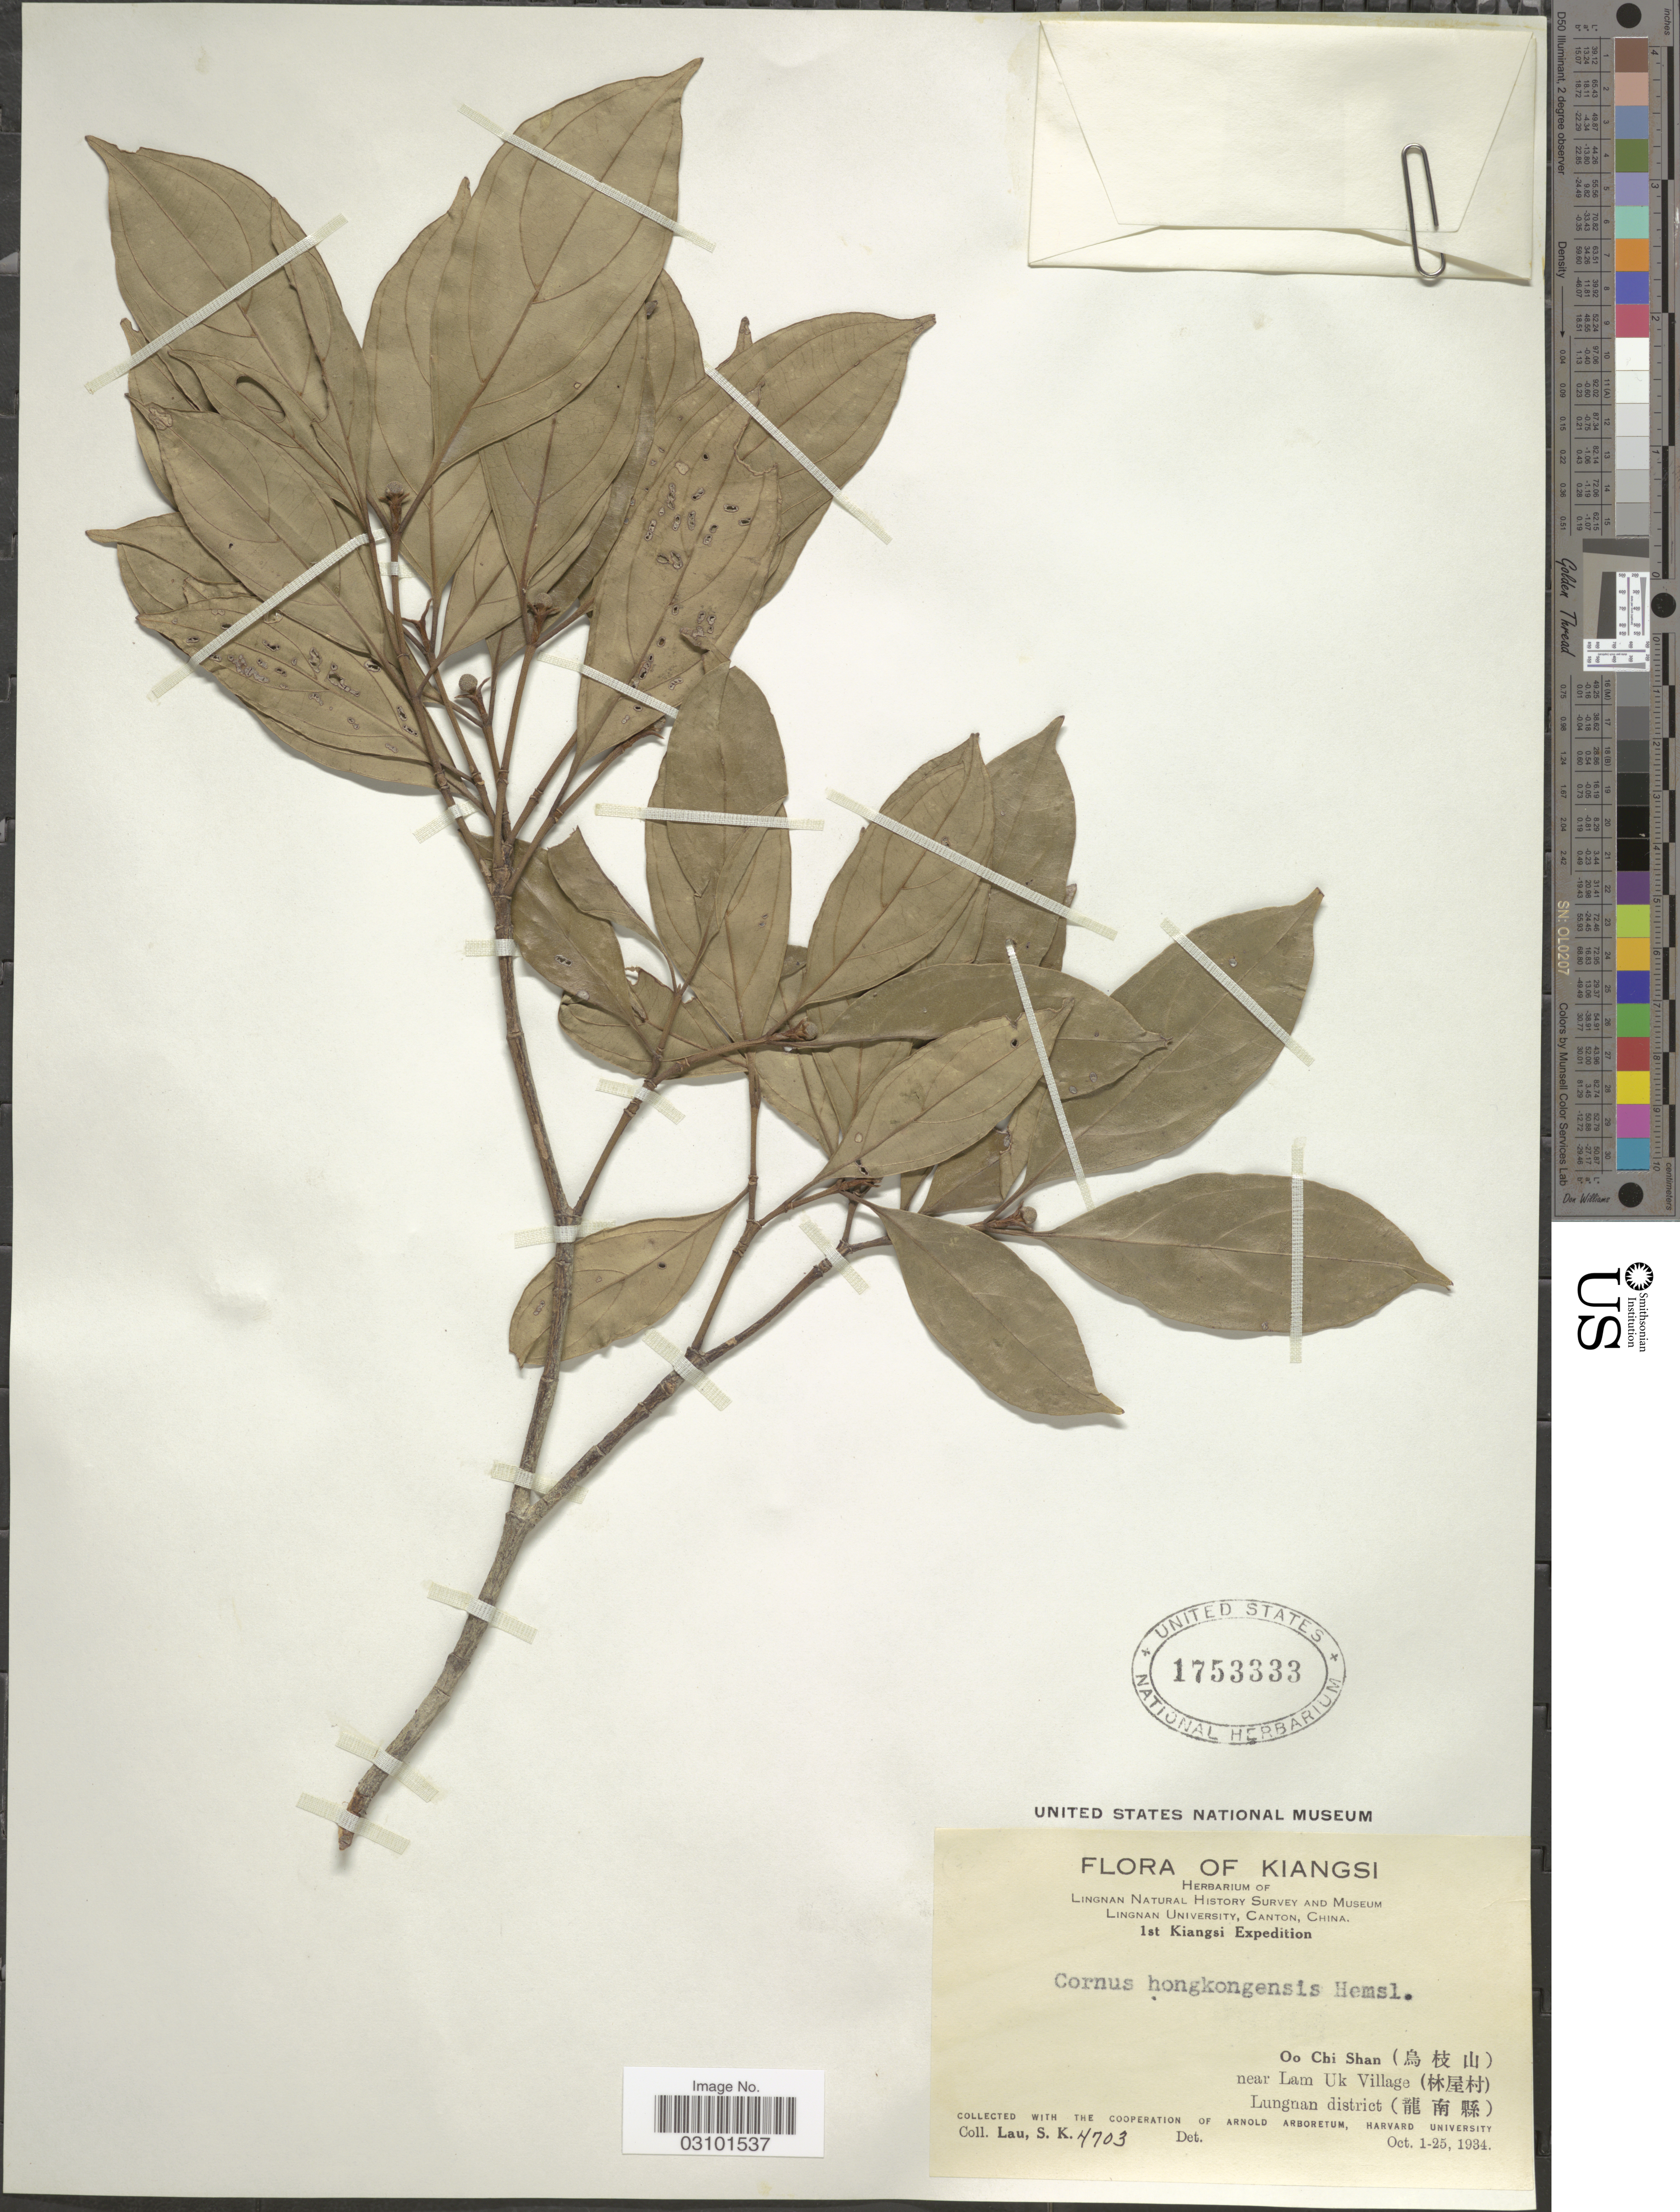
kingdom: Plantae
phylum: Tracheophyta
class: Magnoliopsida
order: Cornales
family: Cornaceae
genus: Cornus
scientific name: Cornus hongkongensis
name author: Hemsl.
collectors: S. K. Lau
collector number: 4703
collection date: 1934-10-01/1934-10-25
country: China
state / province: Jiangxi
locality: Kiangsi. Oo Chi Shan near Lam Uk Village, Lungnan district.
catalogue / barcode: US 1753333